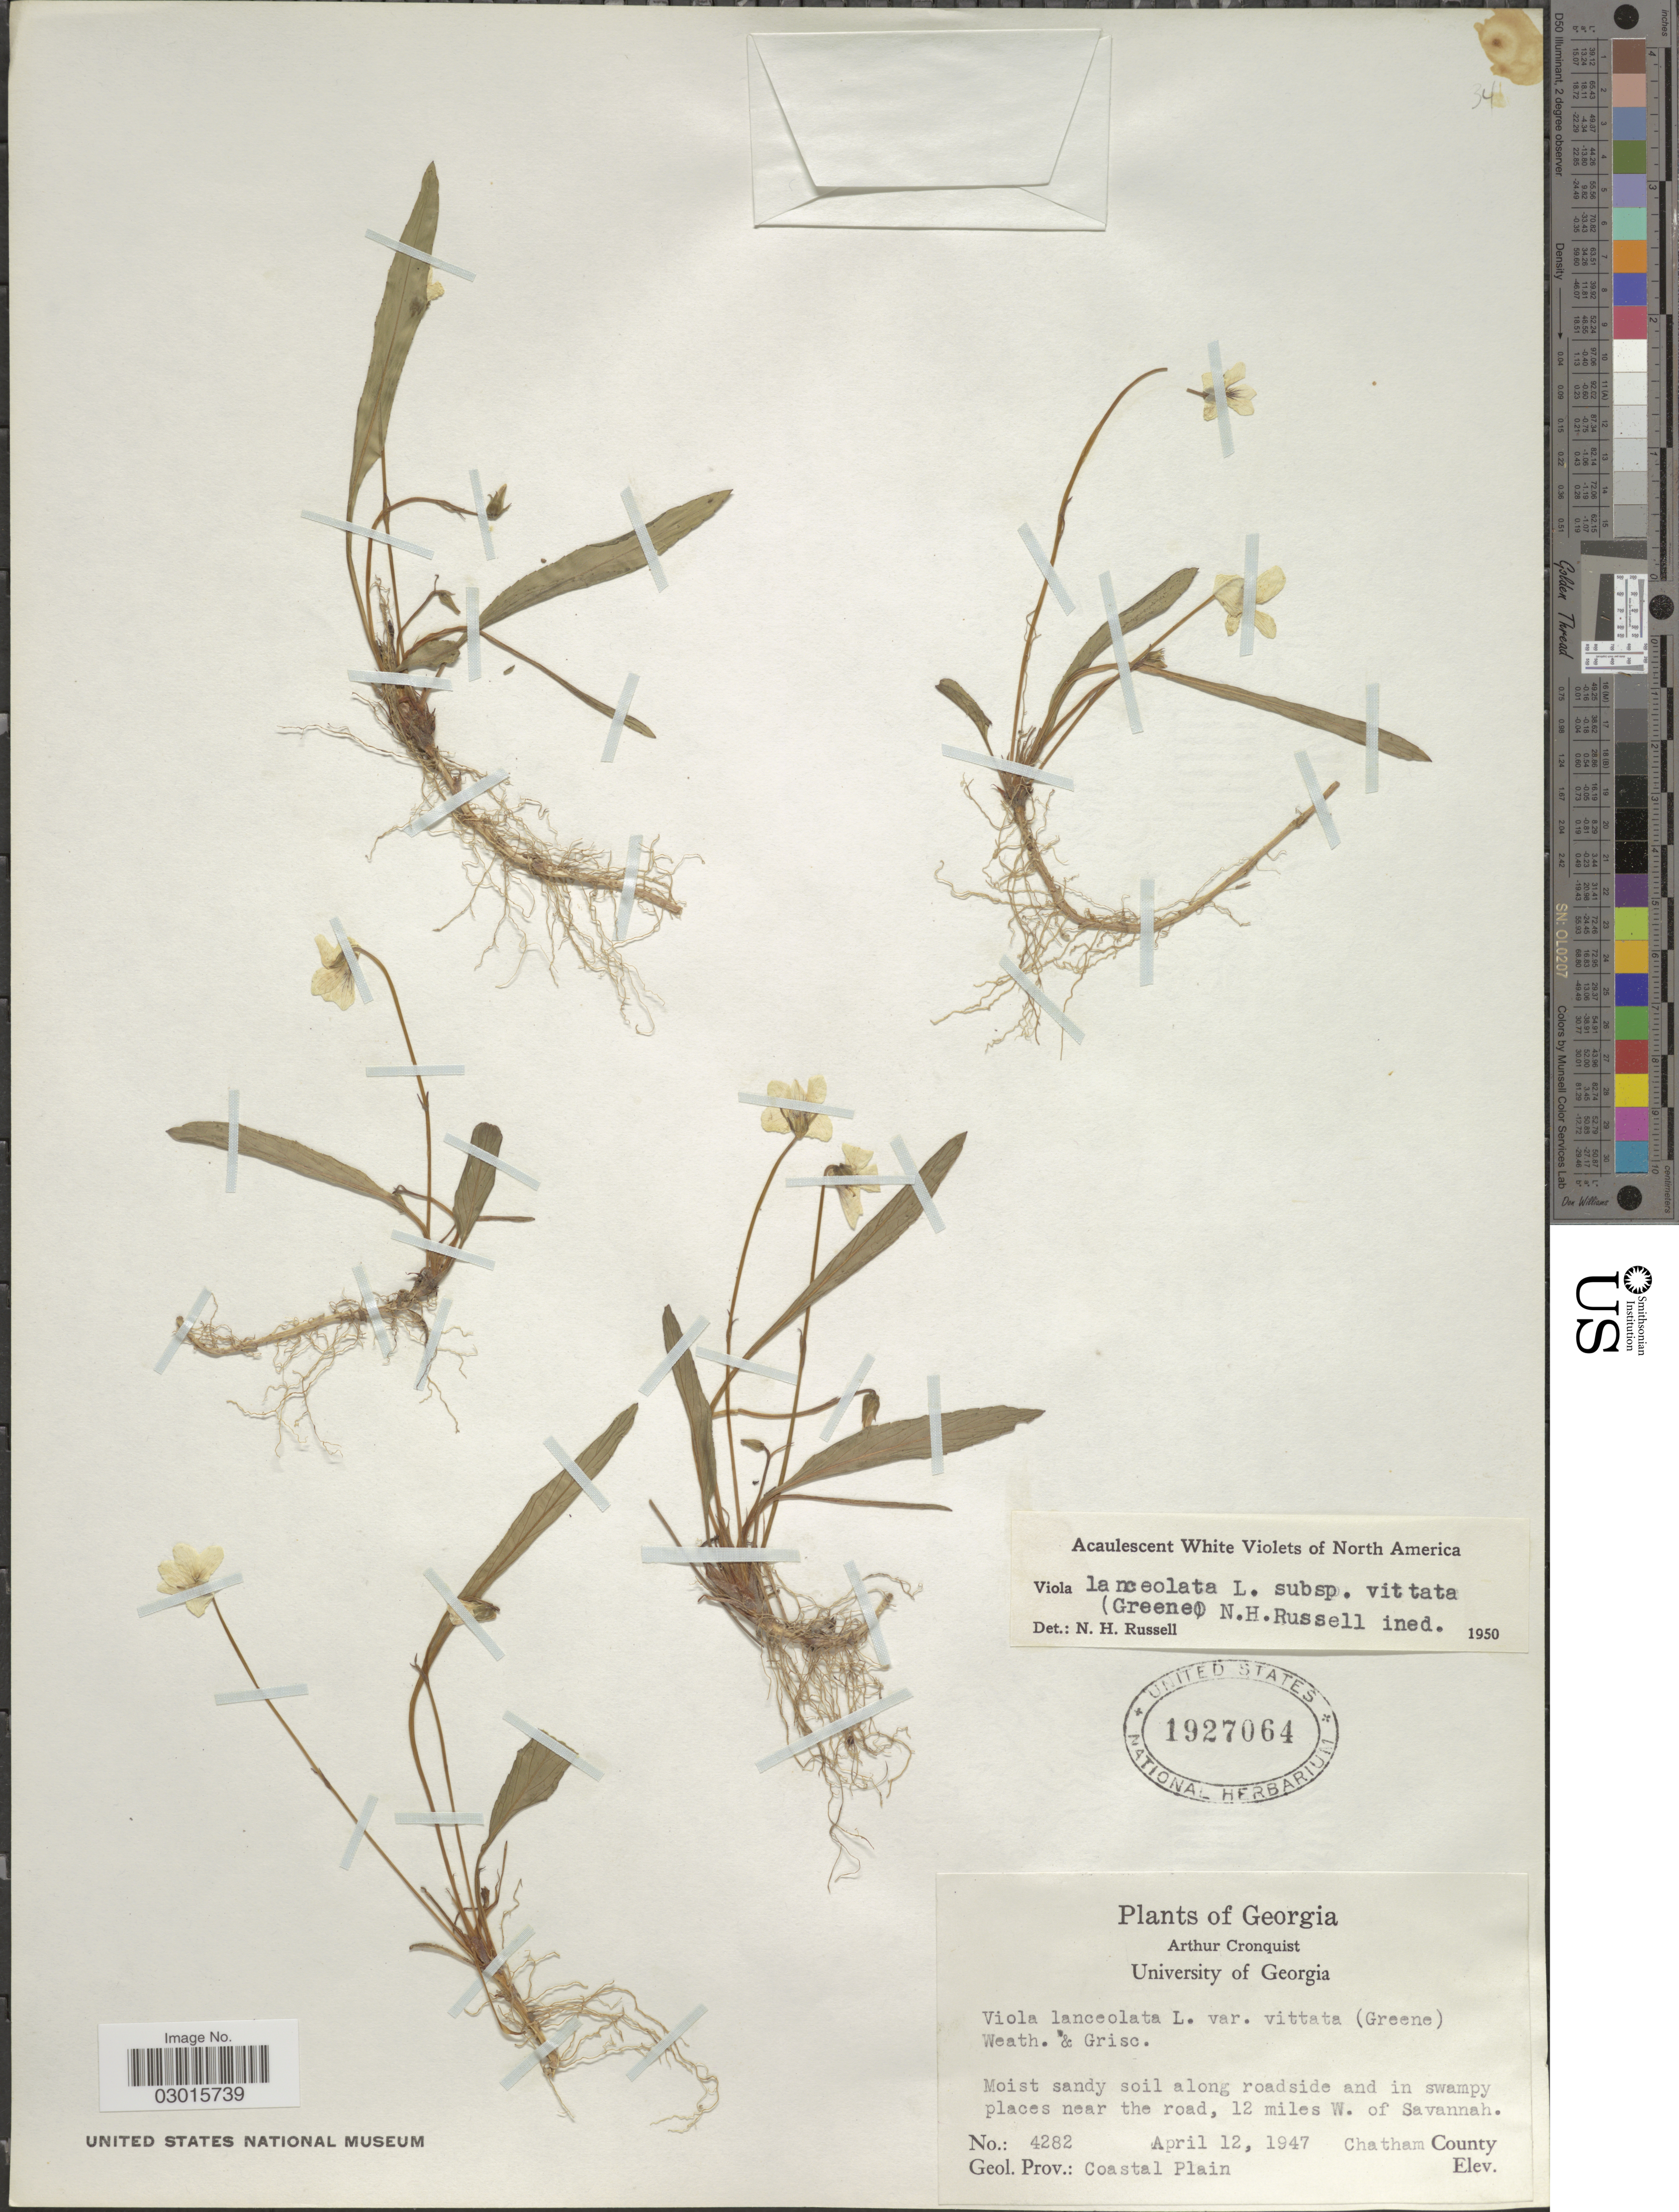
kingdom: Plantae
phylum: Tracheophyta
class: Magnoliopsida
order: Malpighiales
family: Violaceae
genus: Viola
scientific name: Viola lanceolata subsp. vittata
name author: (Greene) N. H. Russell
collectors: A. J. Cronquist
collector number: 4282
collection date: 1947-04-12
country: United States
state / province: Georgia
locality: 12 miles W. of Savannah. Chatham County. Geol. Prov.: Coastal Plain.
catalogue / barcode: US 1927064